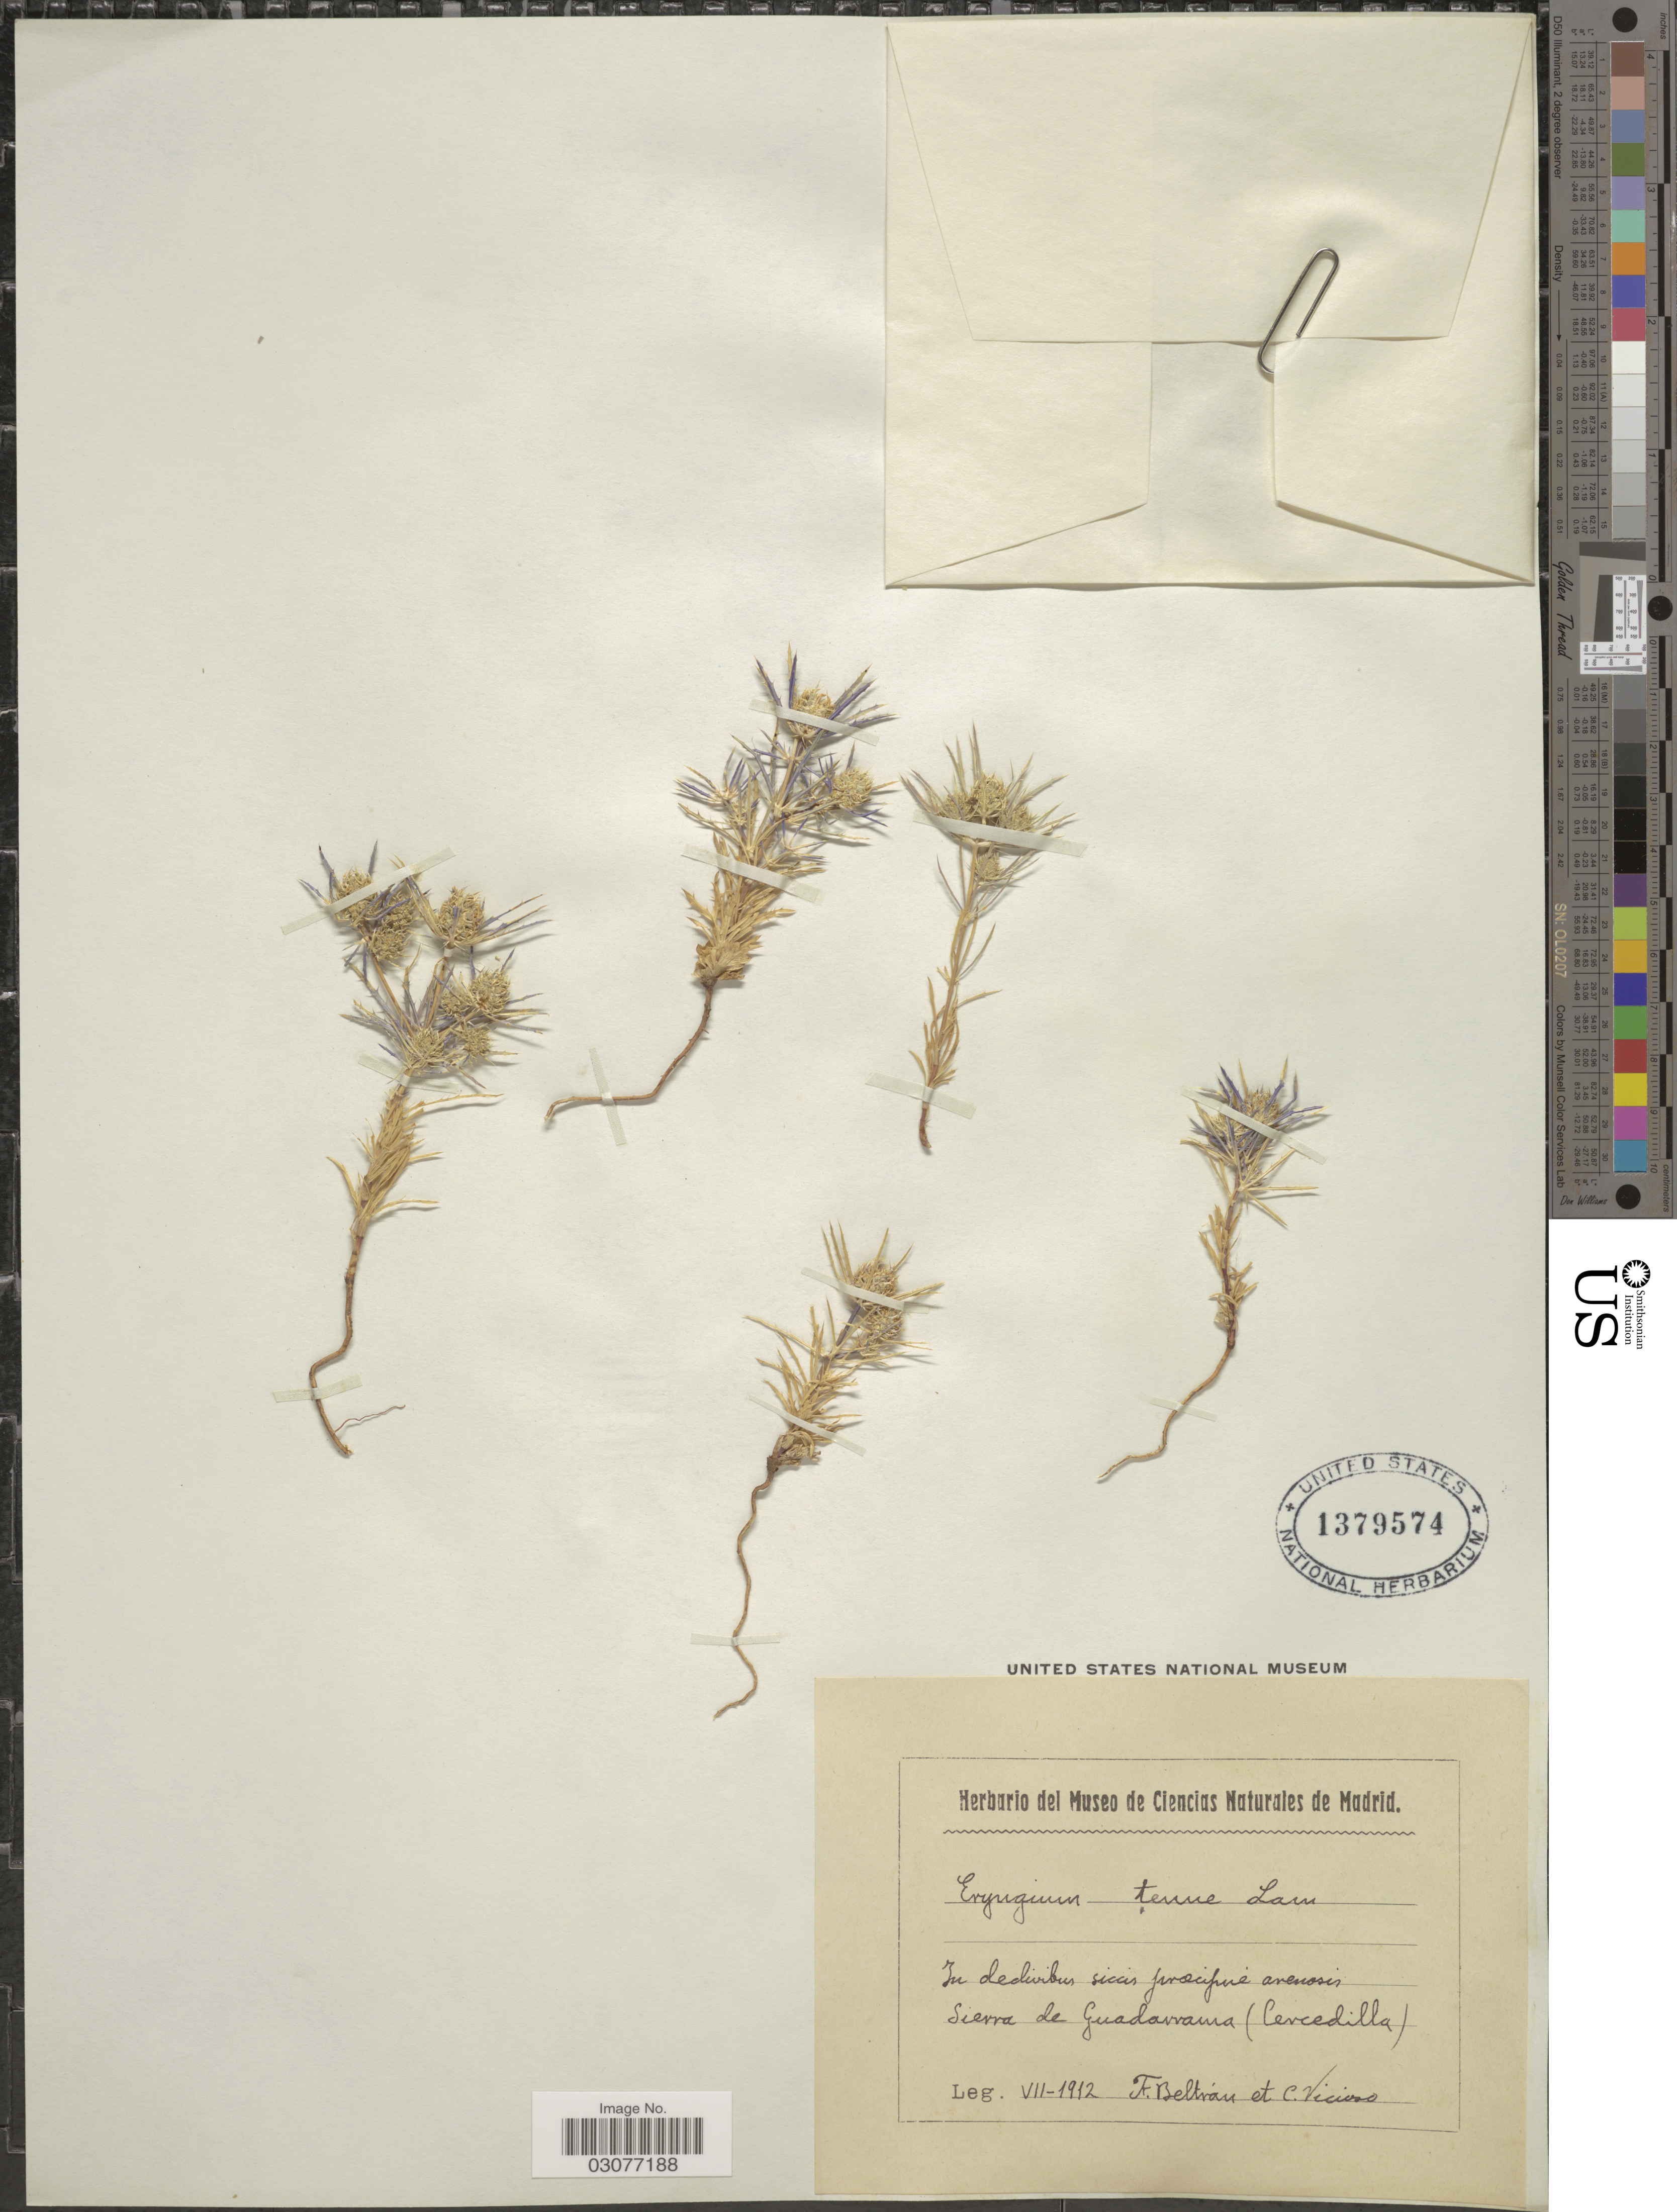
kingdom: Plantae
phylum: Tracheophyta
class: Magnoliopsida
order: Apiales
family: Apiaceae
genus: Eryngium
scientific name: Eryngium tenue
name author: Lam.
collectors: F. Beltran & C. Vicioso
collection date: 1912-07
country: Spain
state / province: Madrid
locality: Sierra de Guadarrama (Cercedilla).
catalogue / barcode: US 1379574